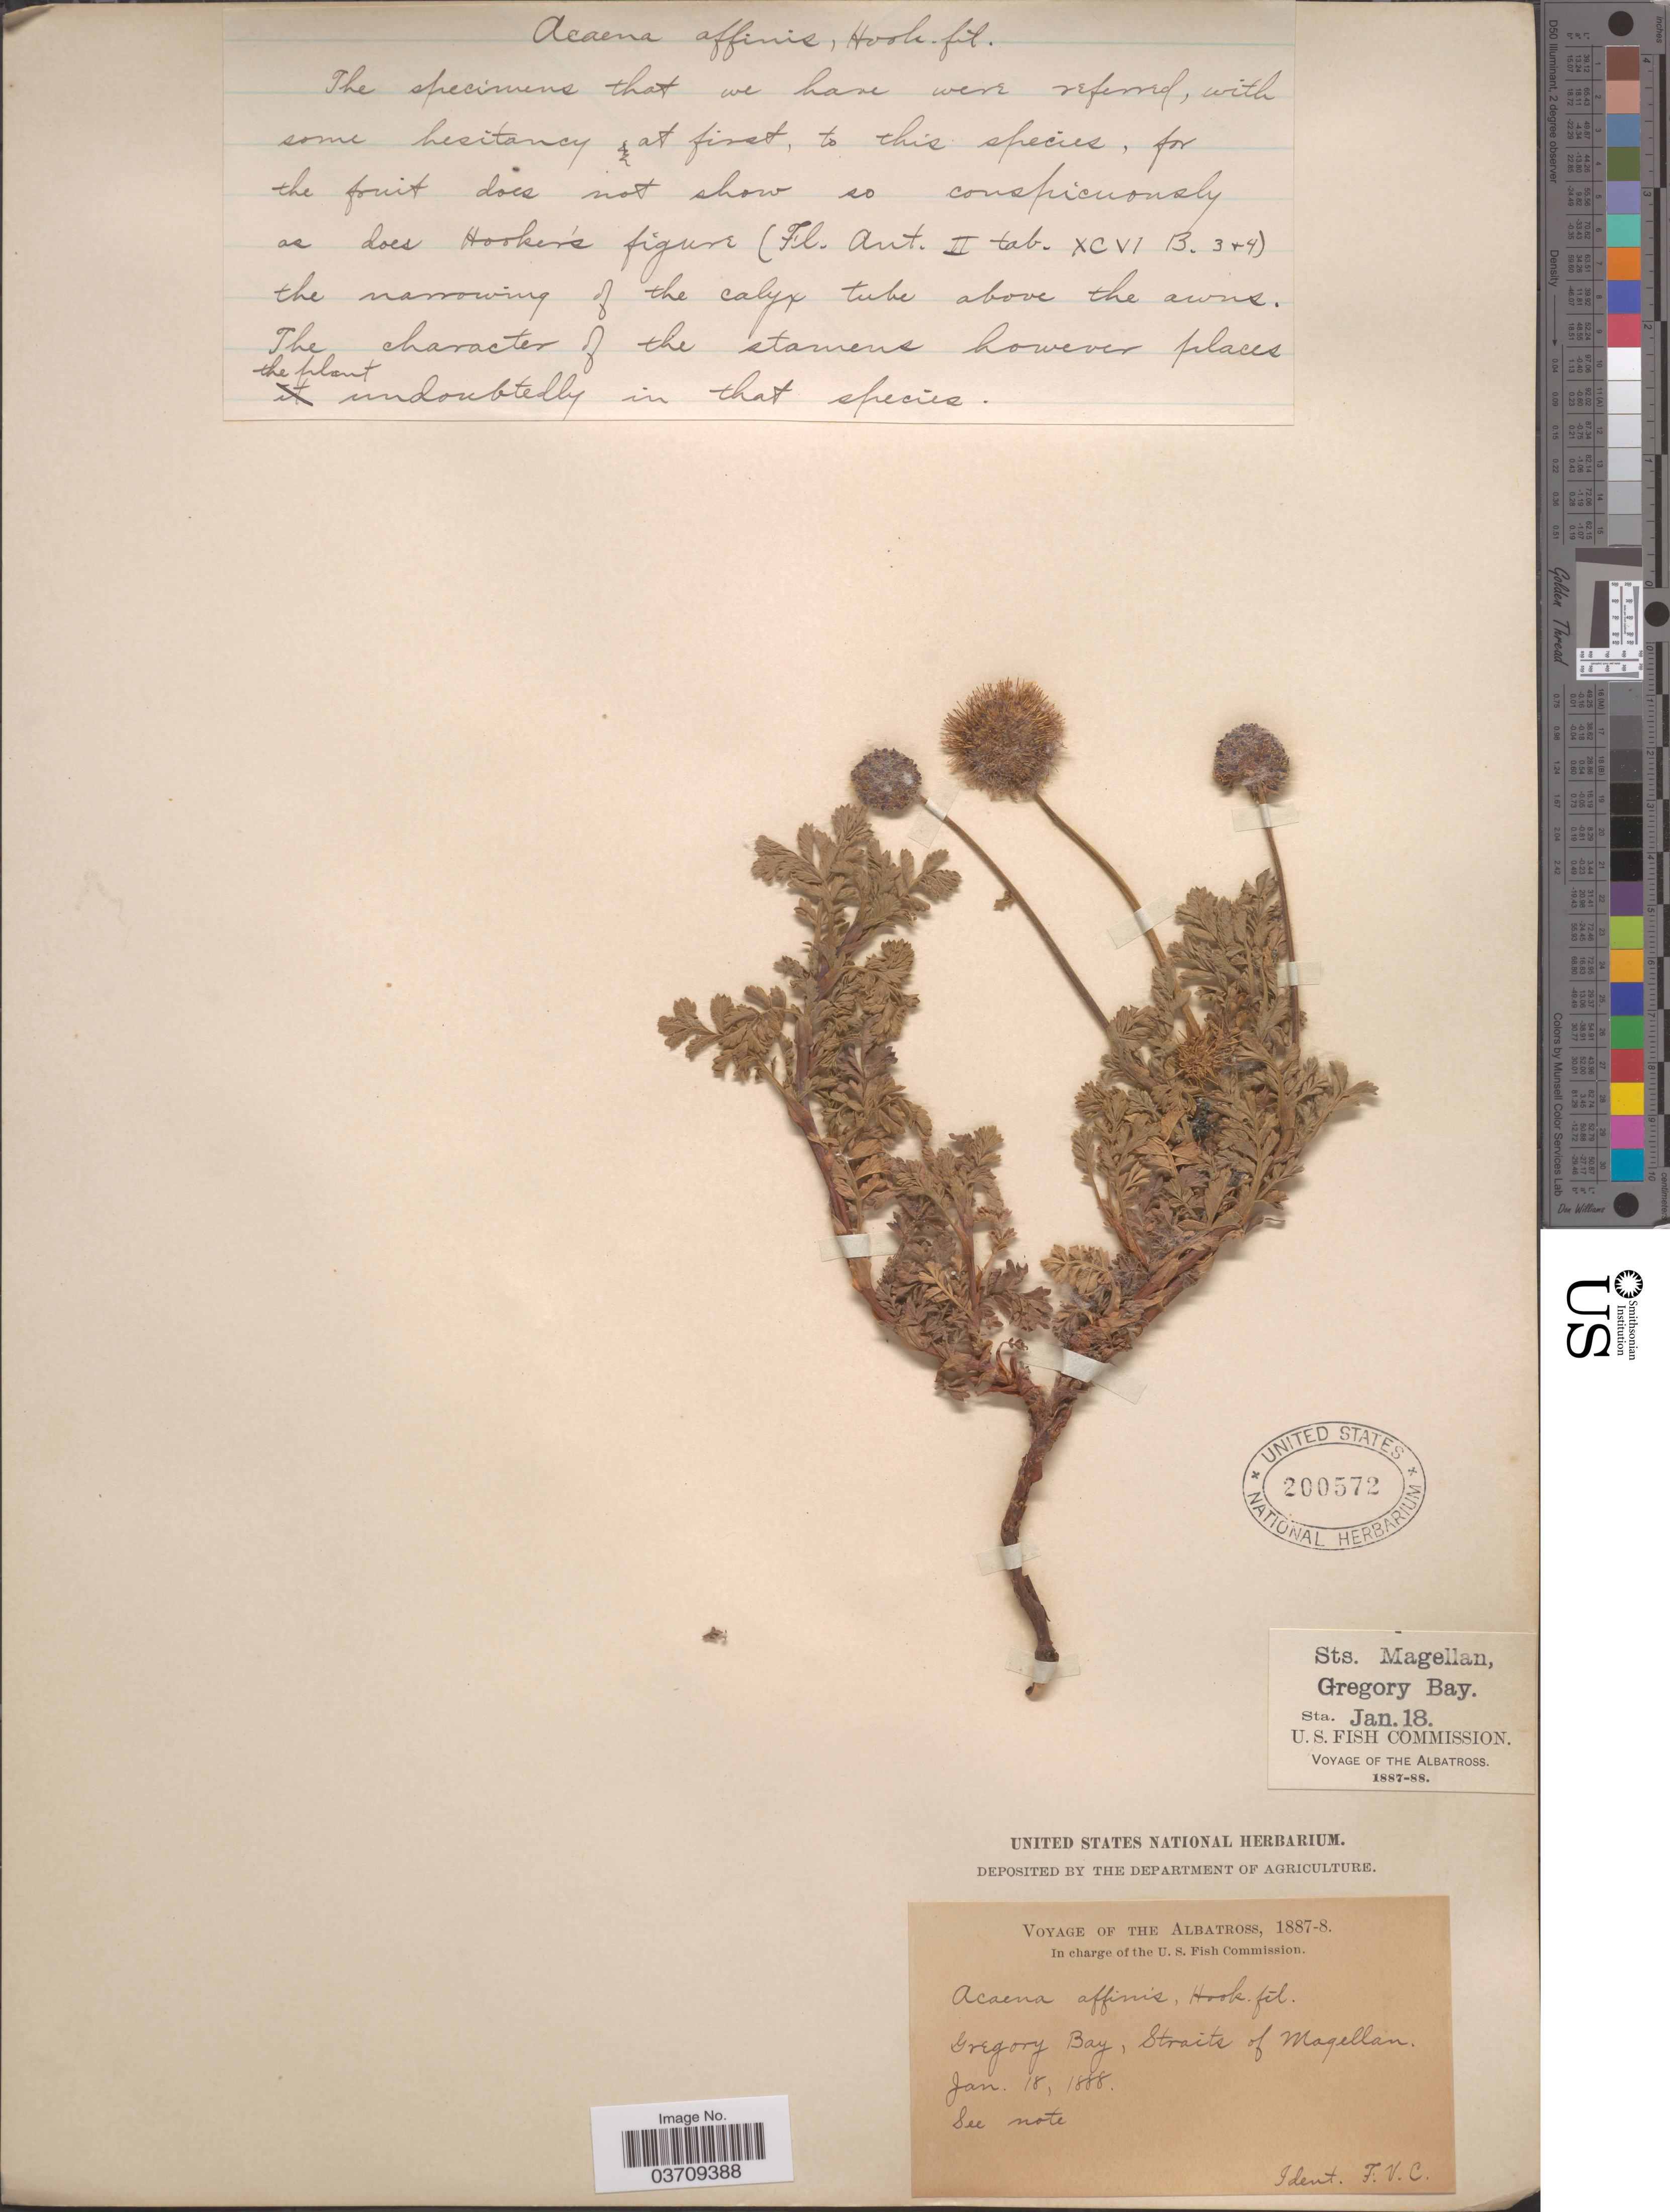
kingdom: Plantae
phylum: Tracheophyta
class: Magnoliopsida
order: Rosales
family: Rosaceae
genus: Acaena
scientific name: Acaena affinis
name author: Hook. f.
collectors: "The Albatross"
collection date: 1888-01-18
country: Chile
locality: Gregory Bay, Straits of Magellan.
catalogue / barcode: US 200572